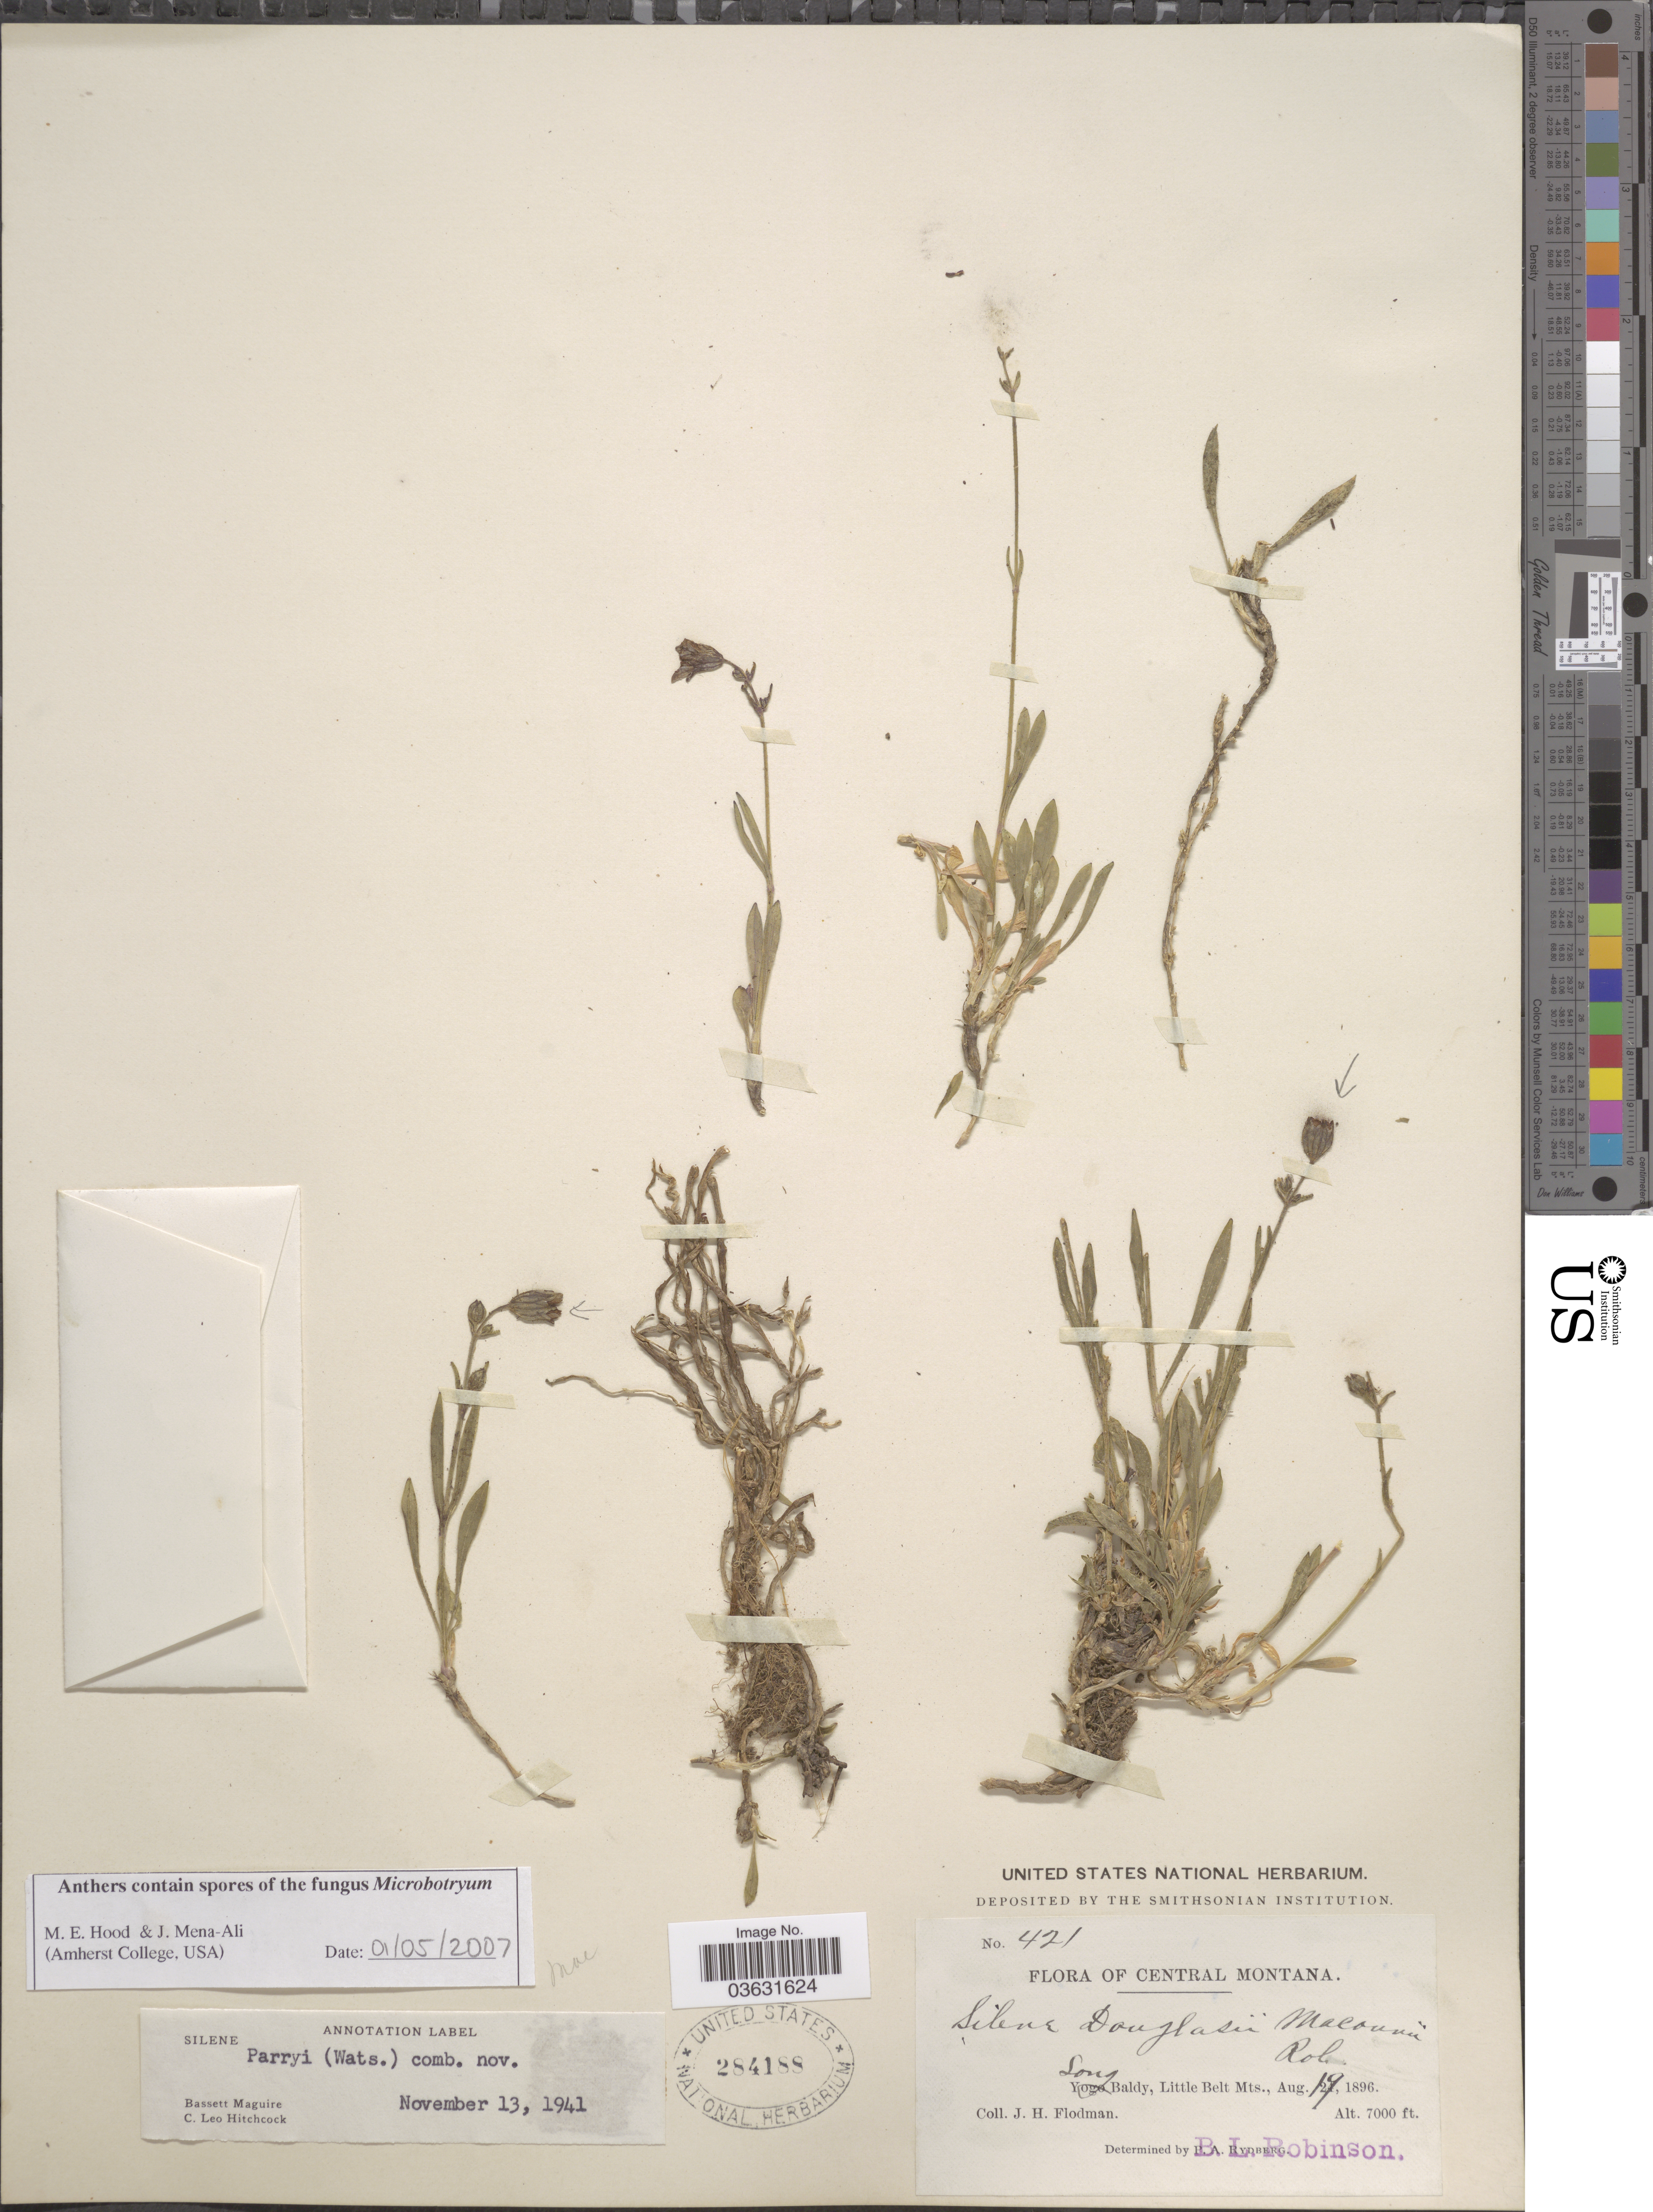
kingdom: Plantae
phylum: Tracheophyta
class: Magnoliopsida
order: Caryophyllales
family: Caryophyllaceae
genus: Silene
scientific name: Silene parryi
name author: (S. Watson) C.L. Hitchc. & Maguire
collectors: J. Flodman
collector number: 421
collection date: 1896-08-19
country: United States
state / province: Montana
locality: Central Montana. Long Baldy, Little Belt Mts.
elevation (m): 2134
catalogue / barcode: US 284188